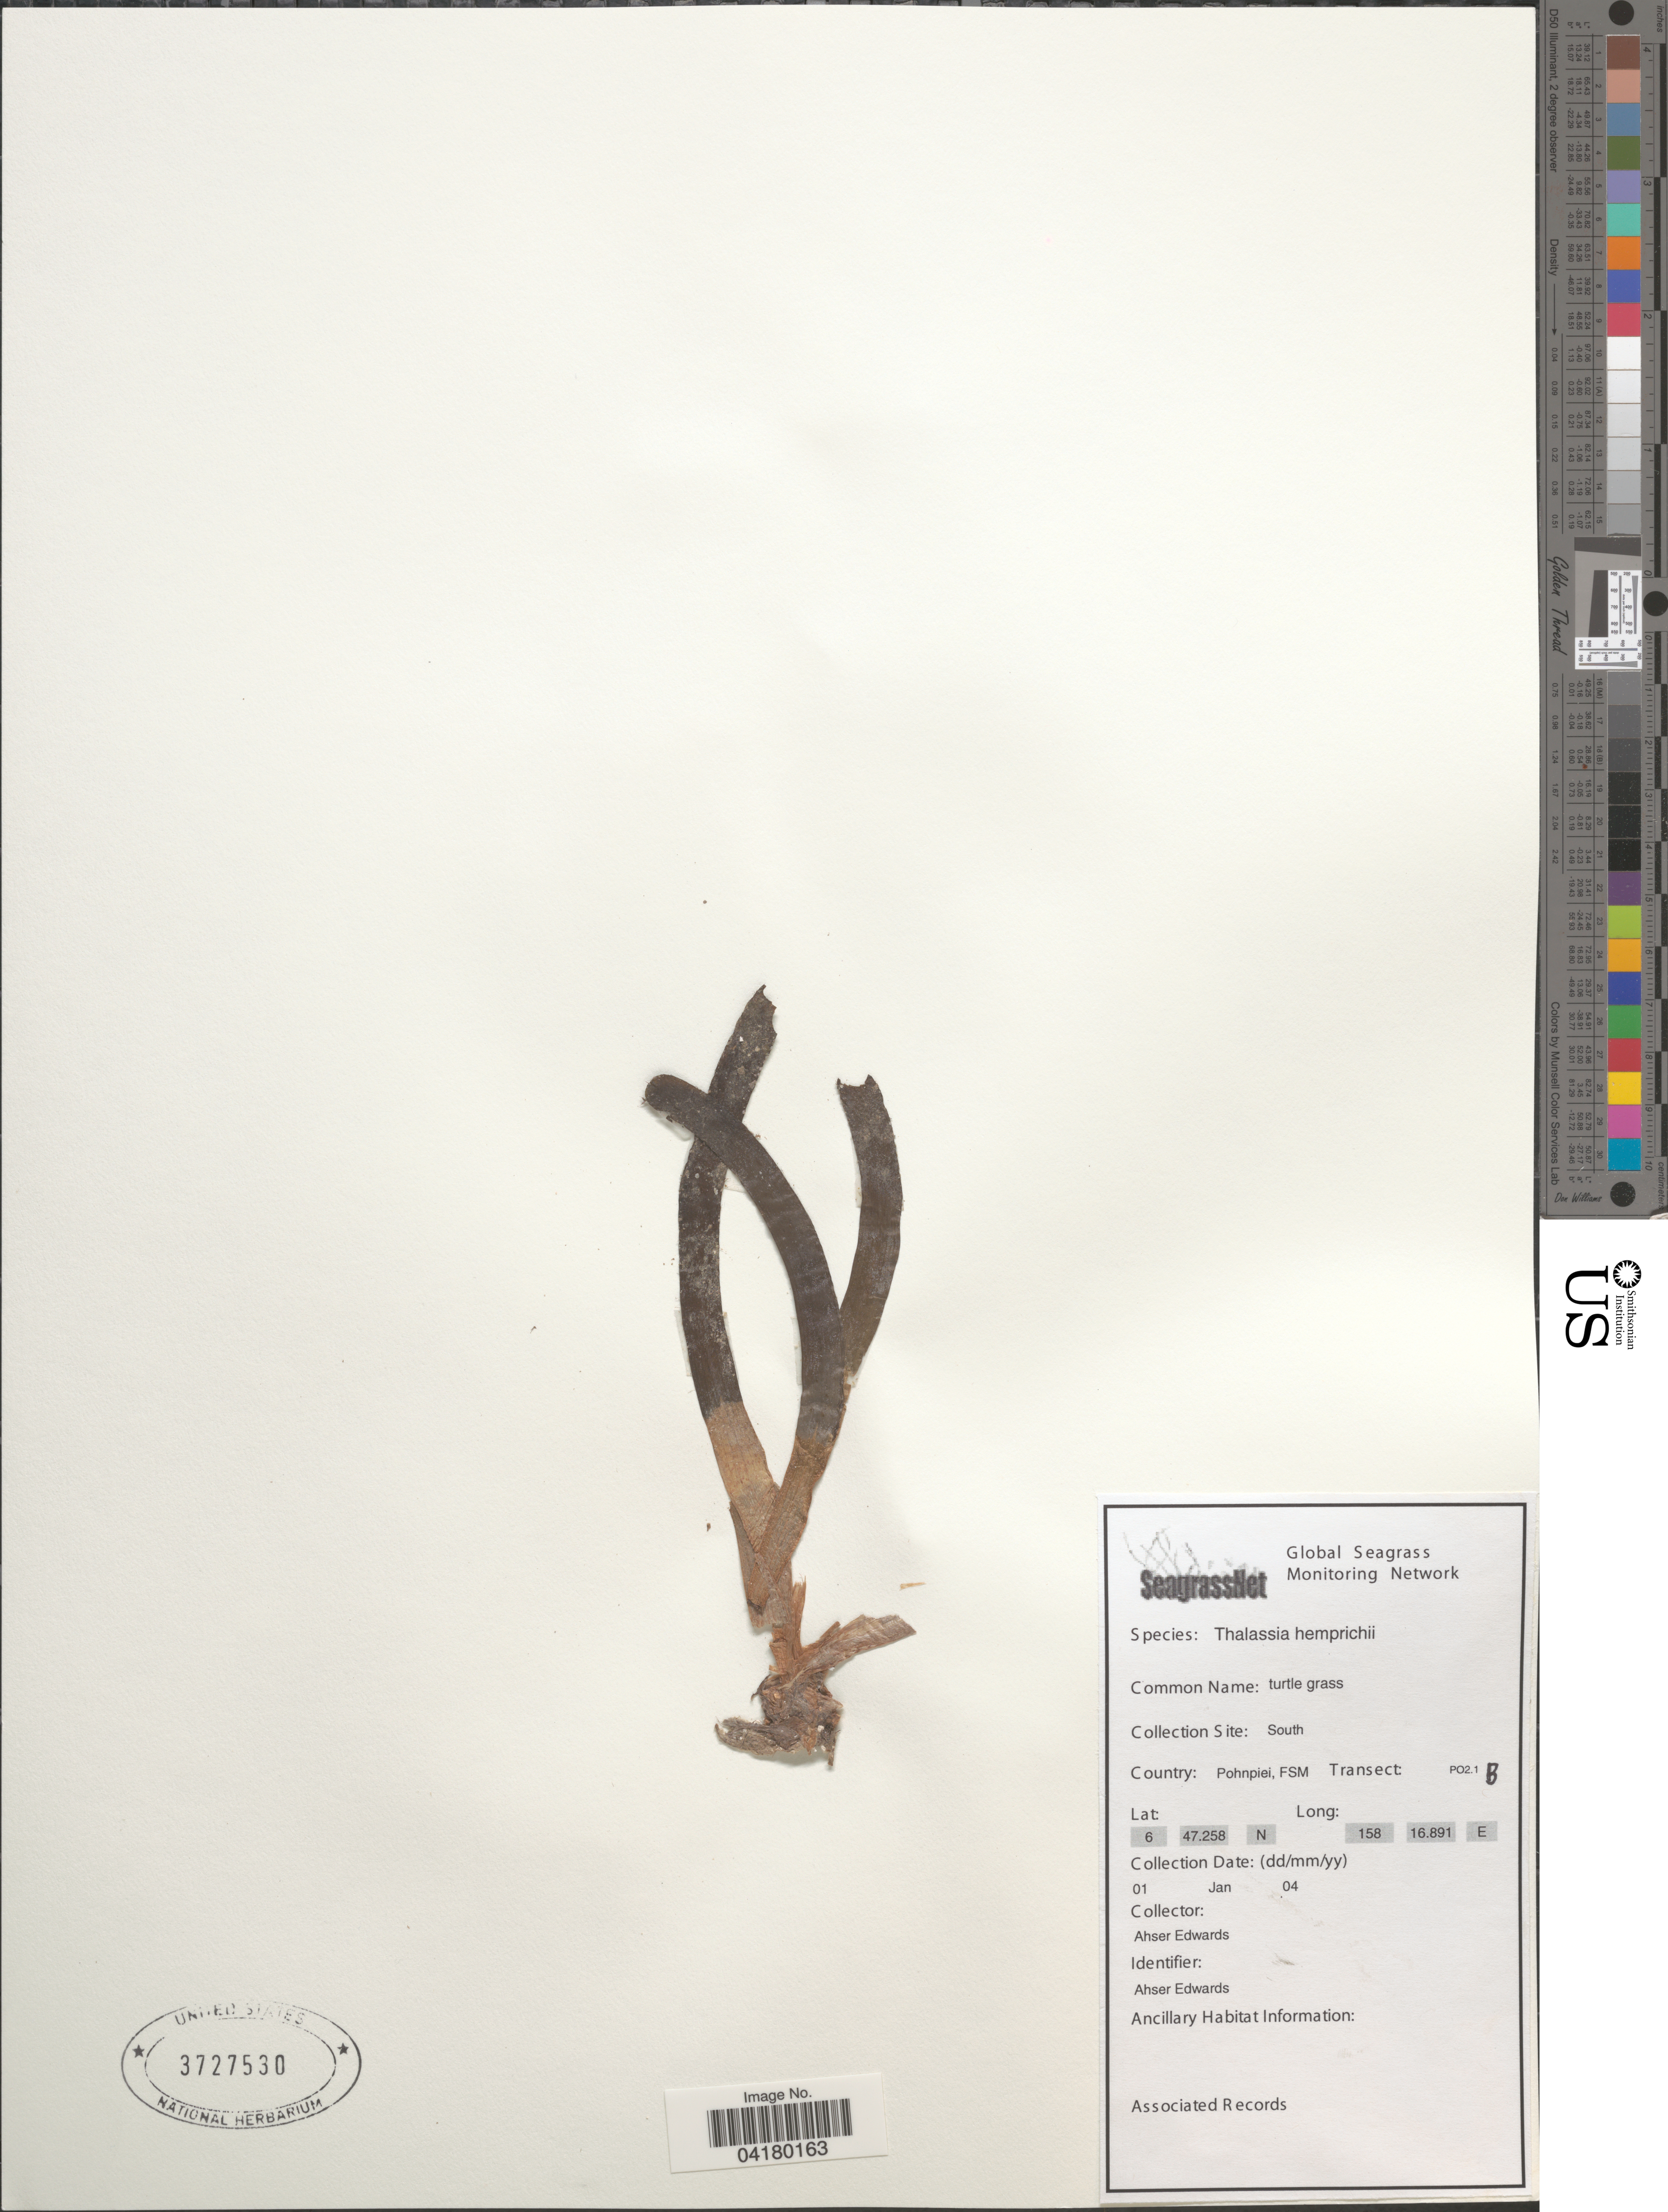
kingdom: Plantae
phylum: Tracheophyta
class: Liliopsida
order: Alismatales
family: Hydrocharitaceae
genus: Thalassia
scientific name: Thalassia hemprichii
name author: Asch.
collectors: A. Edwards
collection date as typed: Transcribed d/m/y: 1/1/4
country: Micronesia, Federated States of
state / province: Pohnpei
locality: Collection Site: South. Country: Pohnpiei, FSM. Transect: PO2.1B.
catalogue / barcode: US 3727530